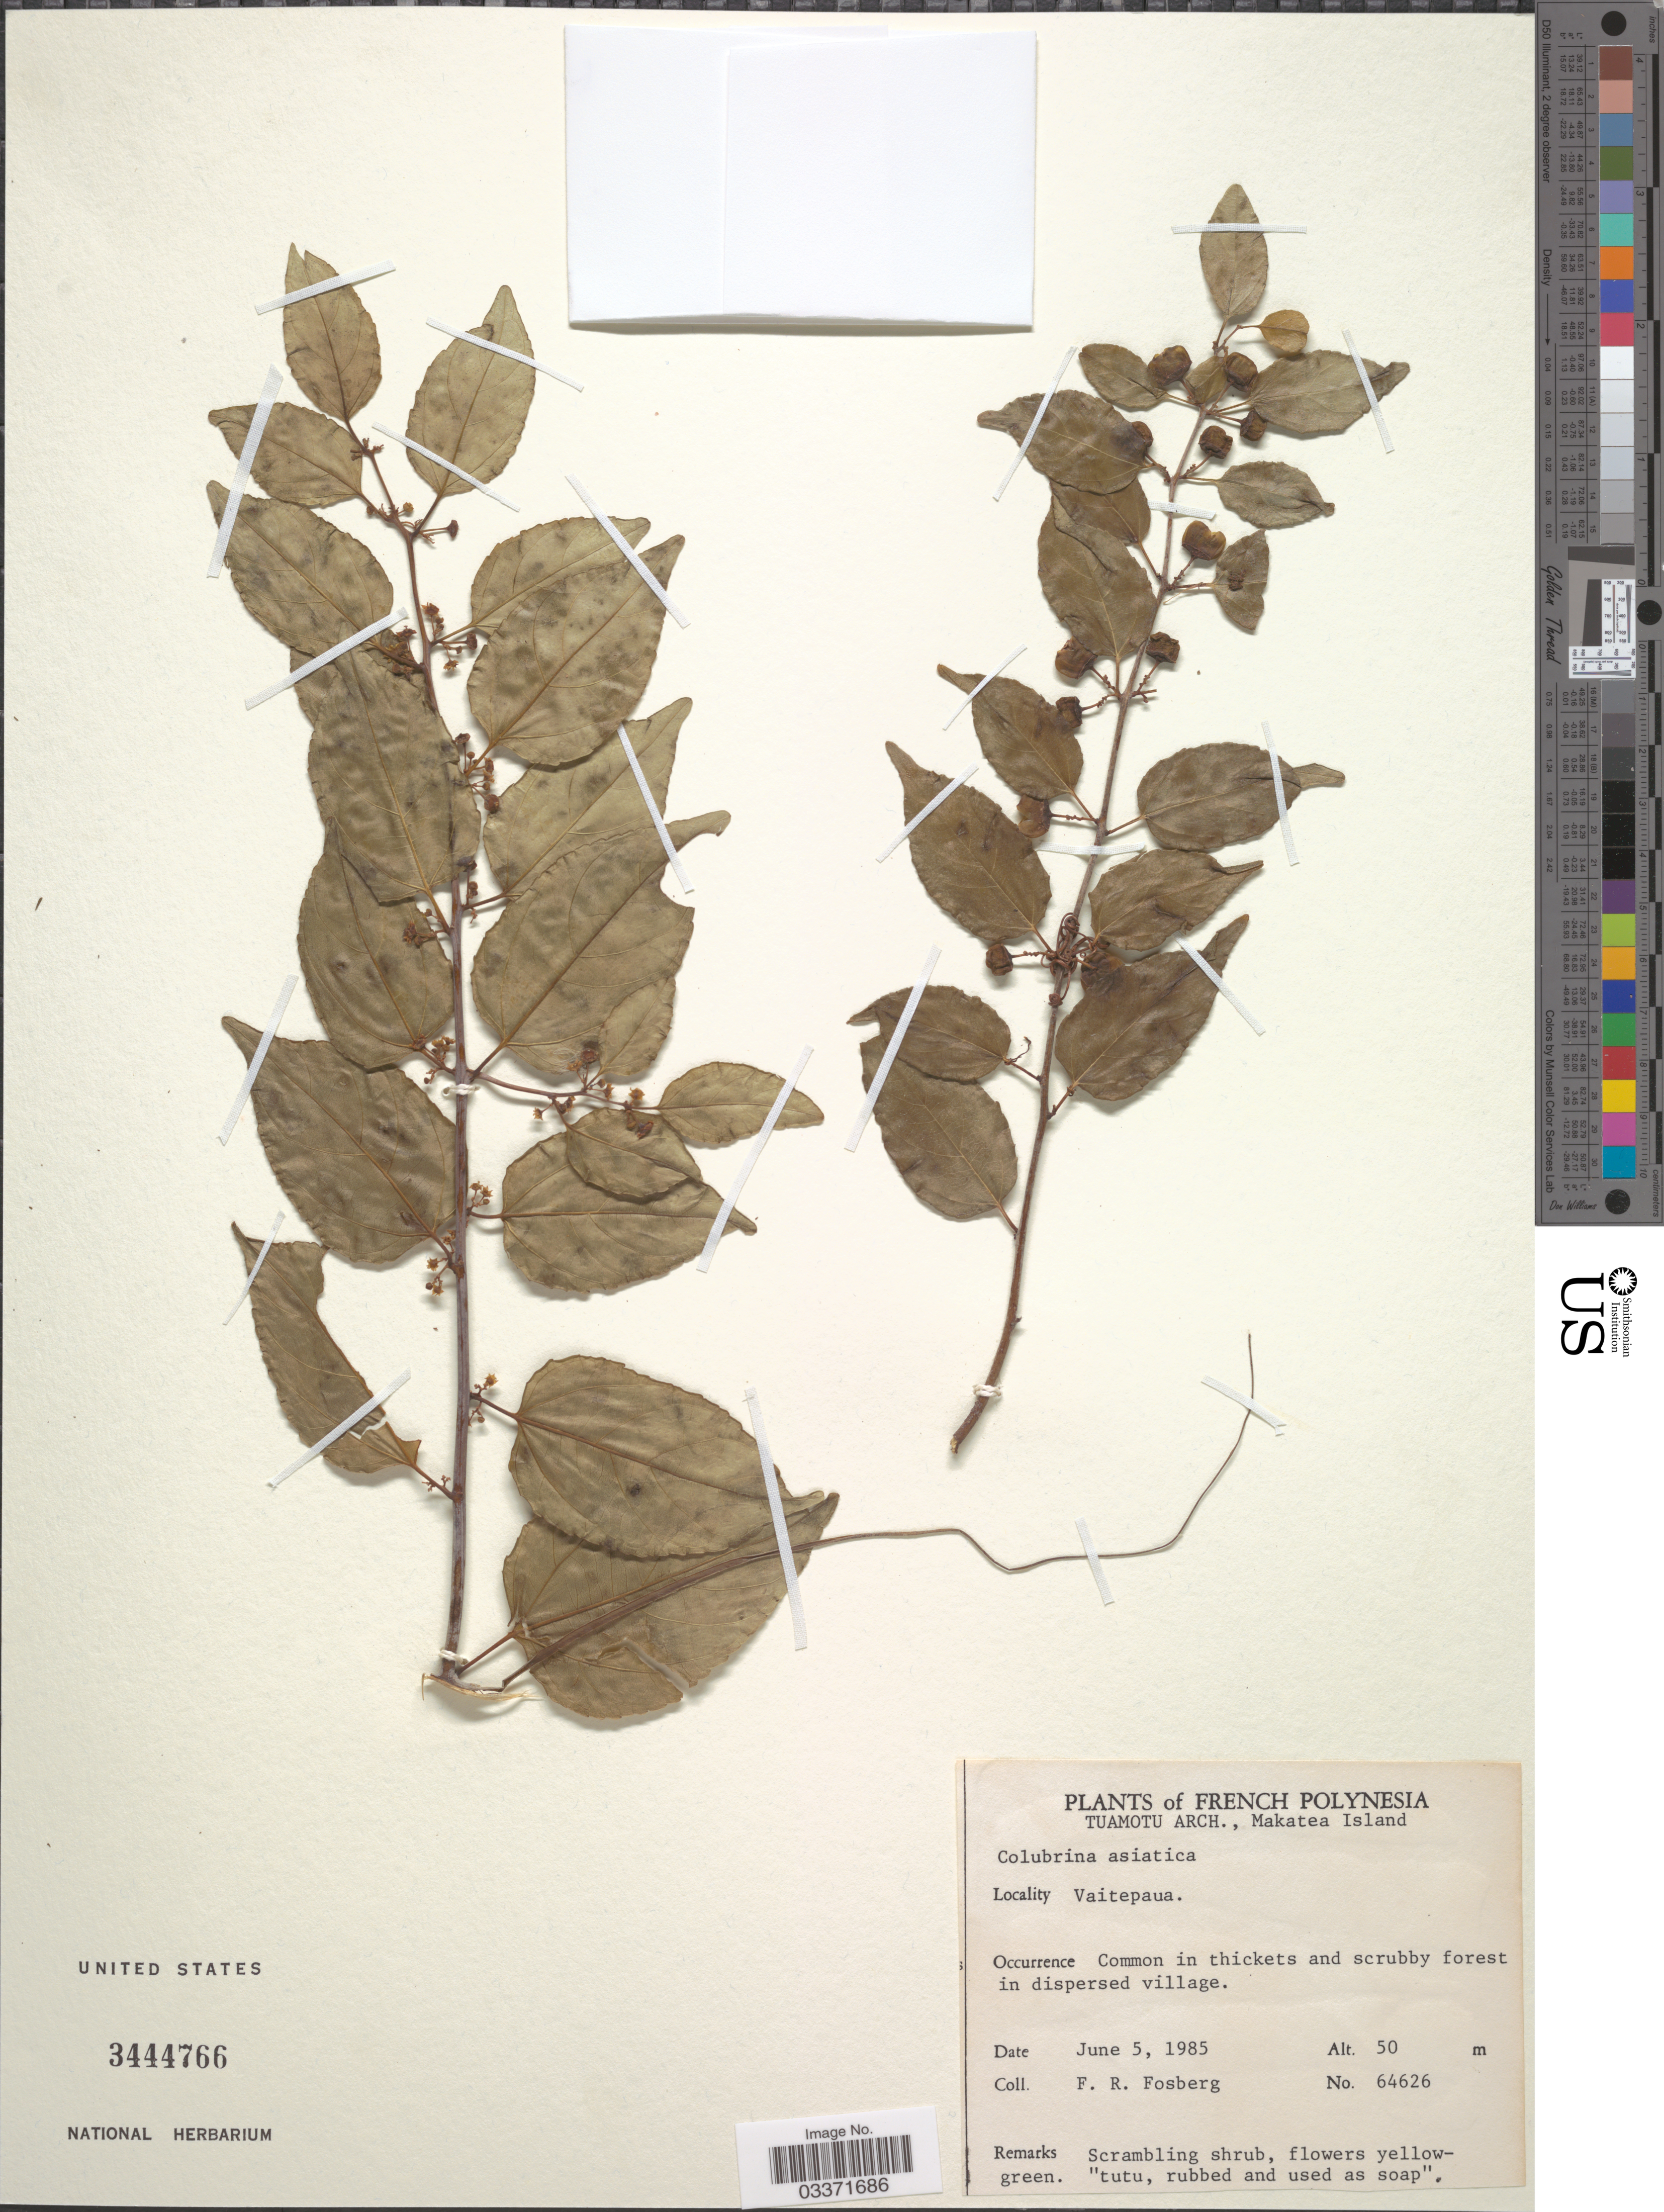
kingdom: Plantae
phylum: Tracheophyta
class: Magnoliopsida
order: Rosales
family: Rhamnaceae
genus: Colubrina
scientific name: Colubrina asiatica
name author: (L.) Brongn.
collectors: F. R. Fosberg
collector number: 64626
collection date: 1985-06-05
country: French Polynesia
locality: Tuamotu Arch., Makatea Island, Vaitepaua.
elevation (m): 50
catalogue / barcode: US 3444766